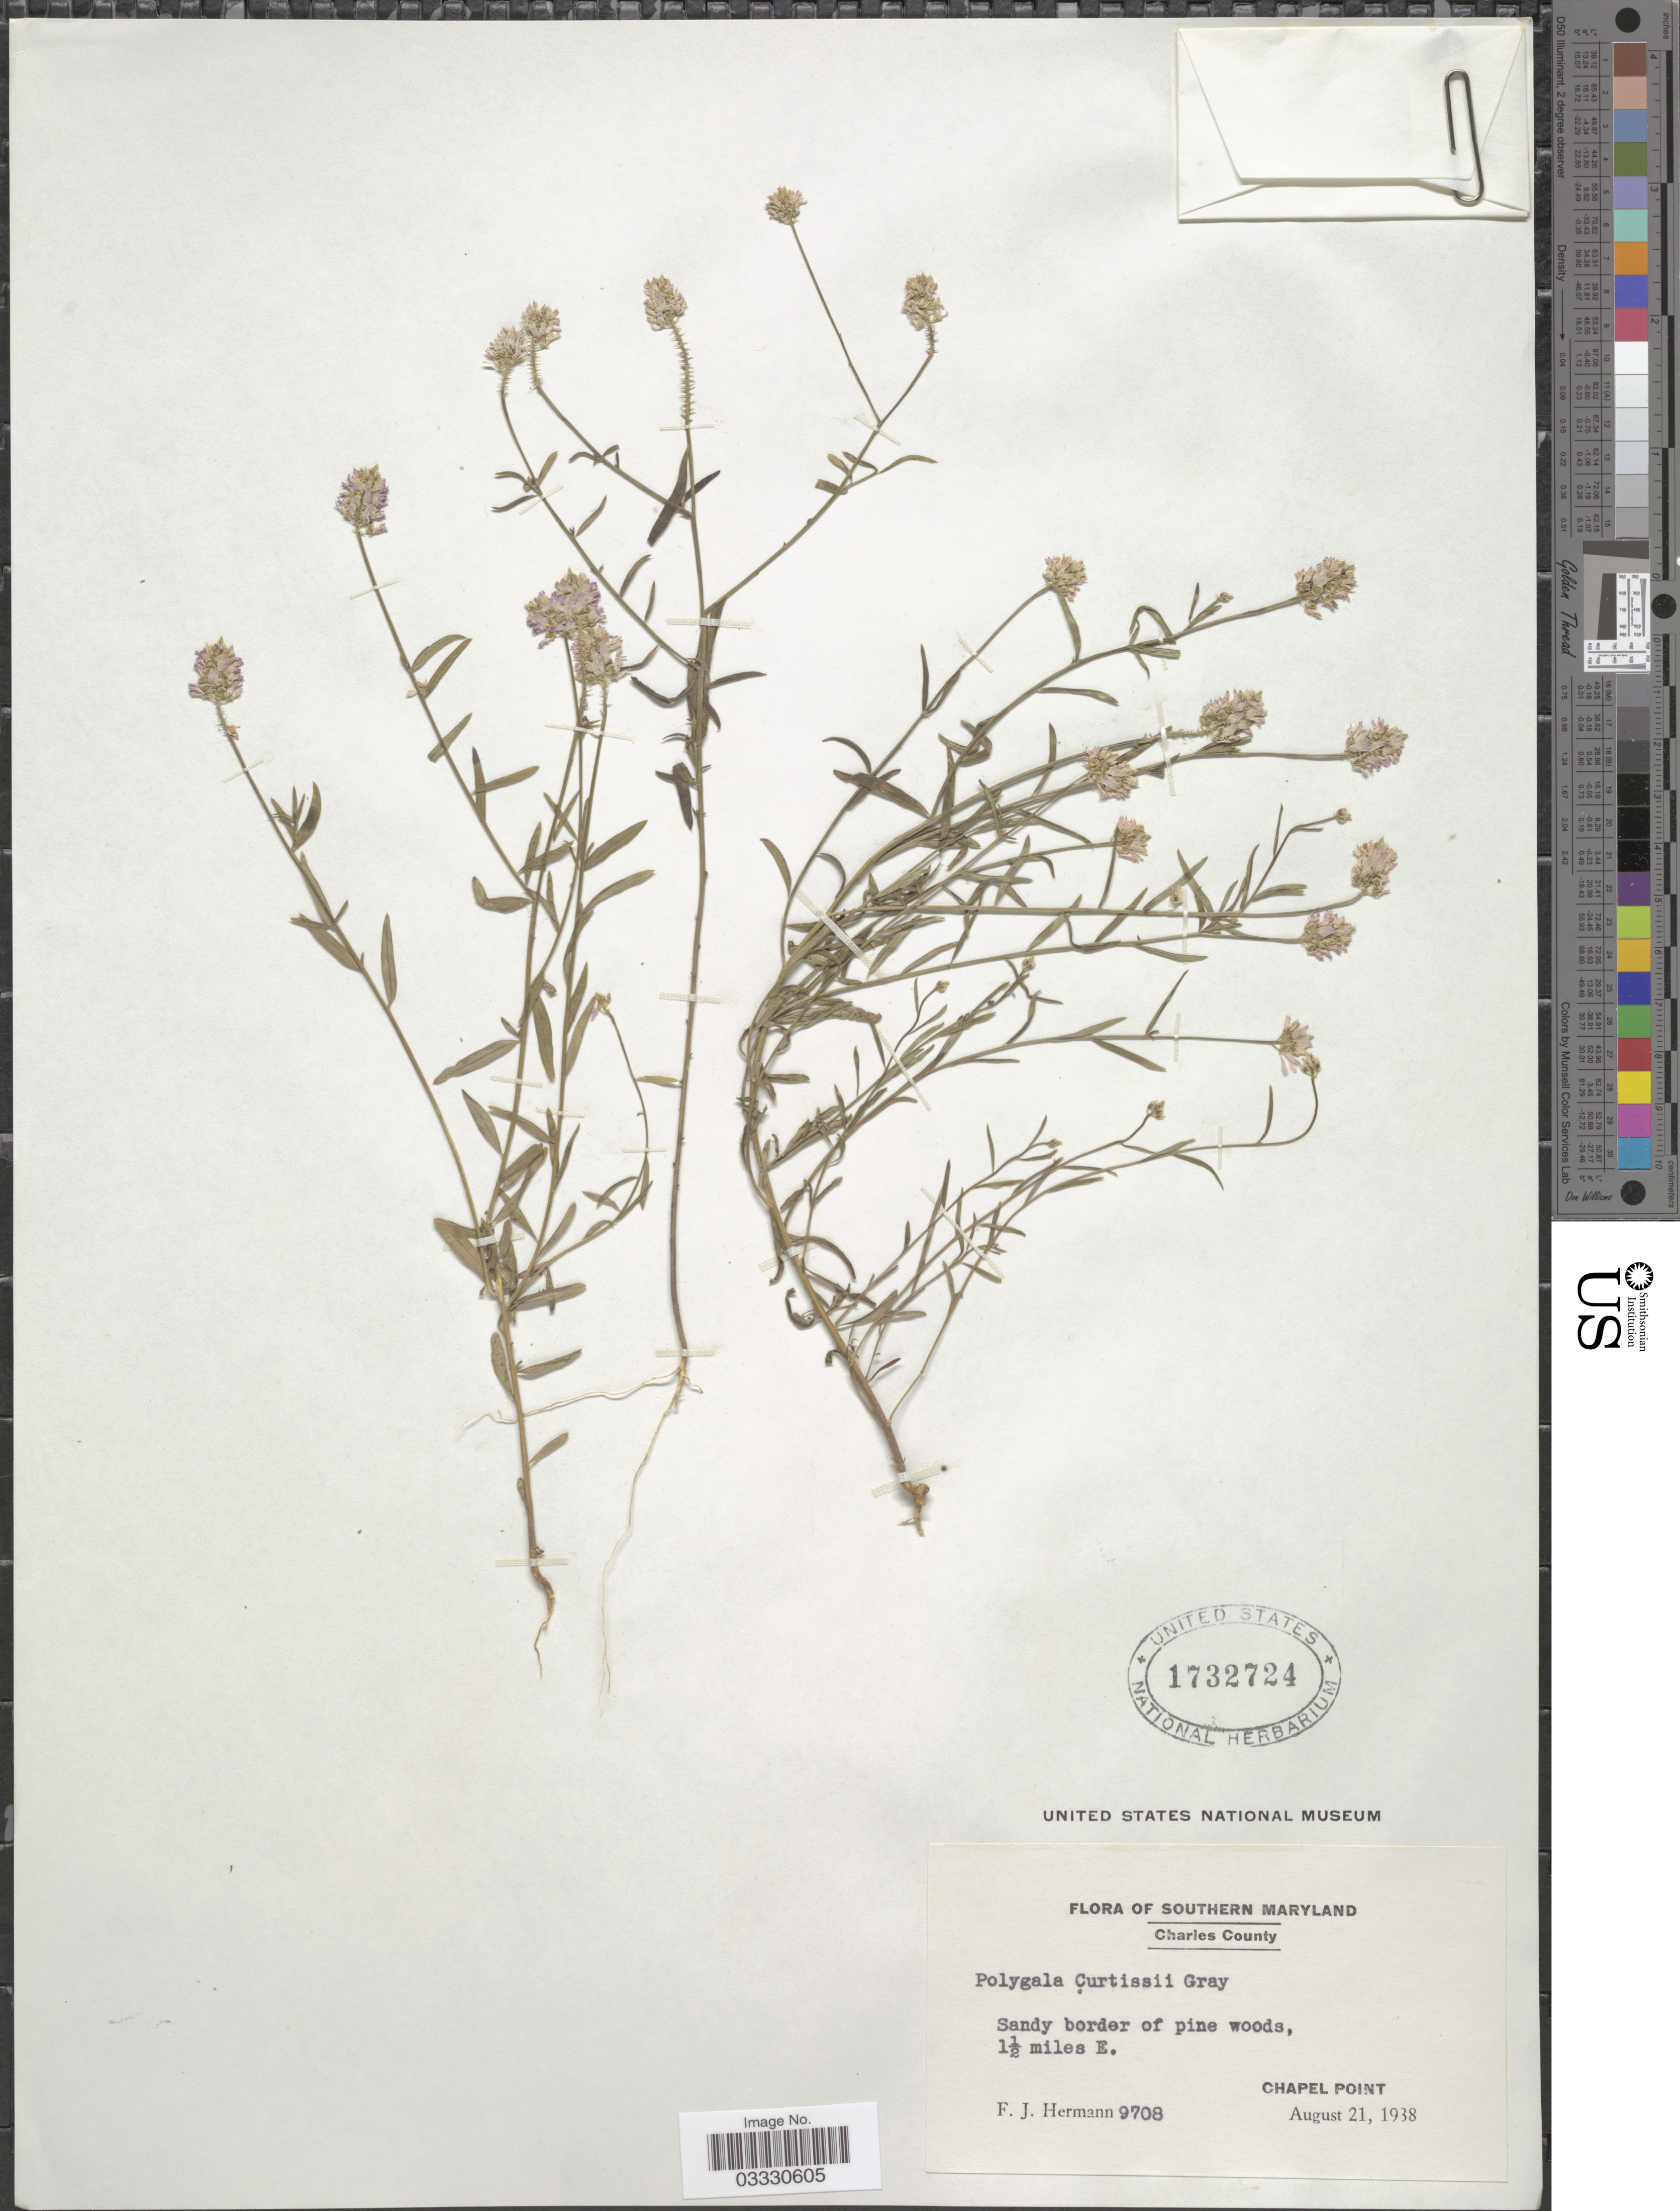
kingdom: Plantae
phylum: Tracheophyta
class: Magnoliopsida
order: Fabales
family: Polygalaceae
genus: Polygala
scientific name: Polygala curtissii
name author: A. Gray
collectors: F. J. Hermann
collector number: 9708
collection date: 1938-08-21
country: United States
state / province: Maryland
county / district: Charles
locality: Southern Maryland. Charles County. 1½ miles E. Chapel Point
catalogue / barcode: US 1732724